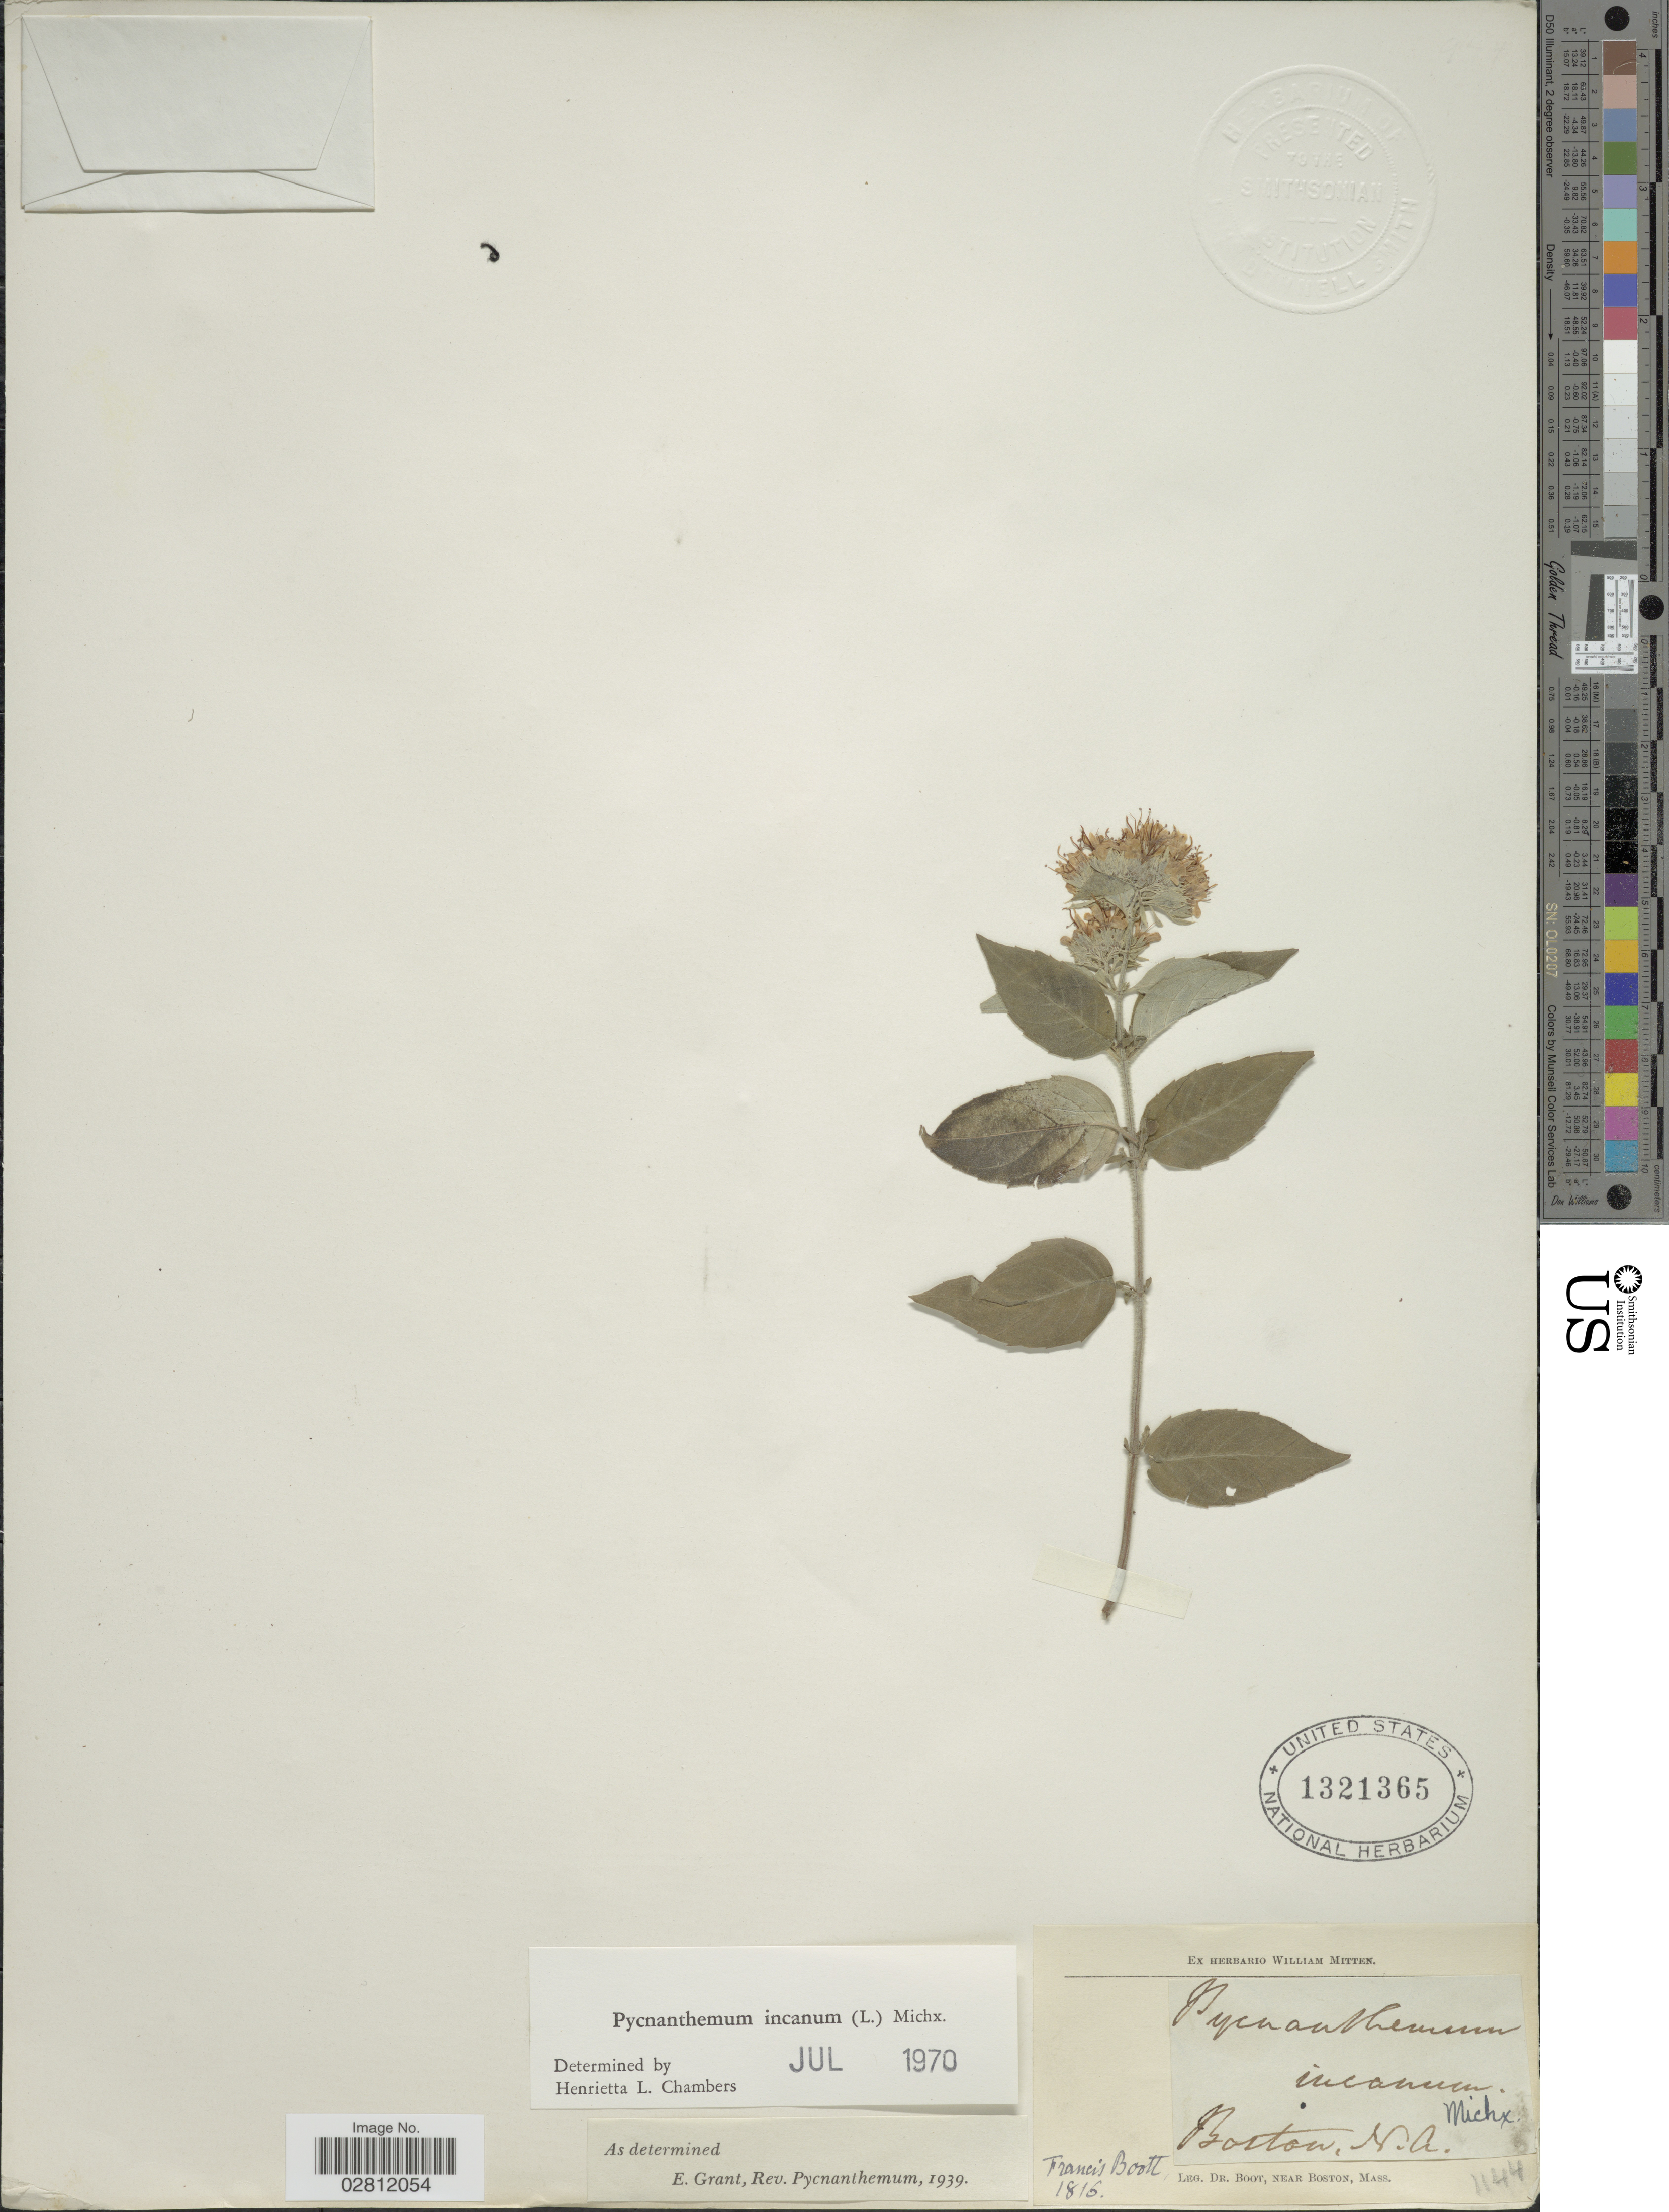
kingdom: Plantae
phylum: Tracheophyta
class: Magnoliopsida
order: Lamiales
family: Lamiaceae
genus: Pycnanthemum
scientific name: Pycnanthemum incanum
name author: (L.) Michx.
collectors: F. M. B. Boott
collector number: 1144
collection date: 1816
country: United States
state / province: Massachusetts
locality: Boston.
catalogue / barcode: US 1321365